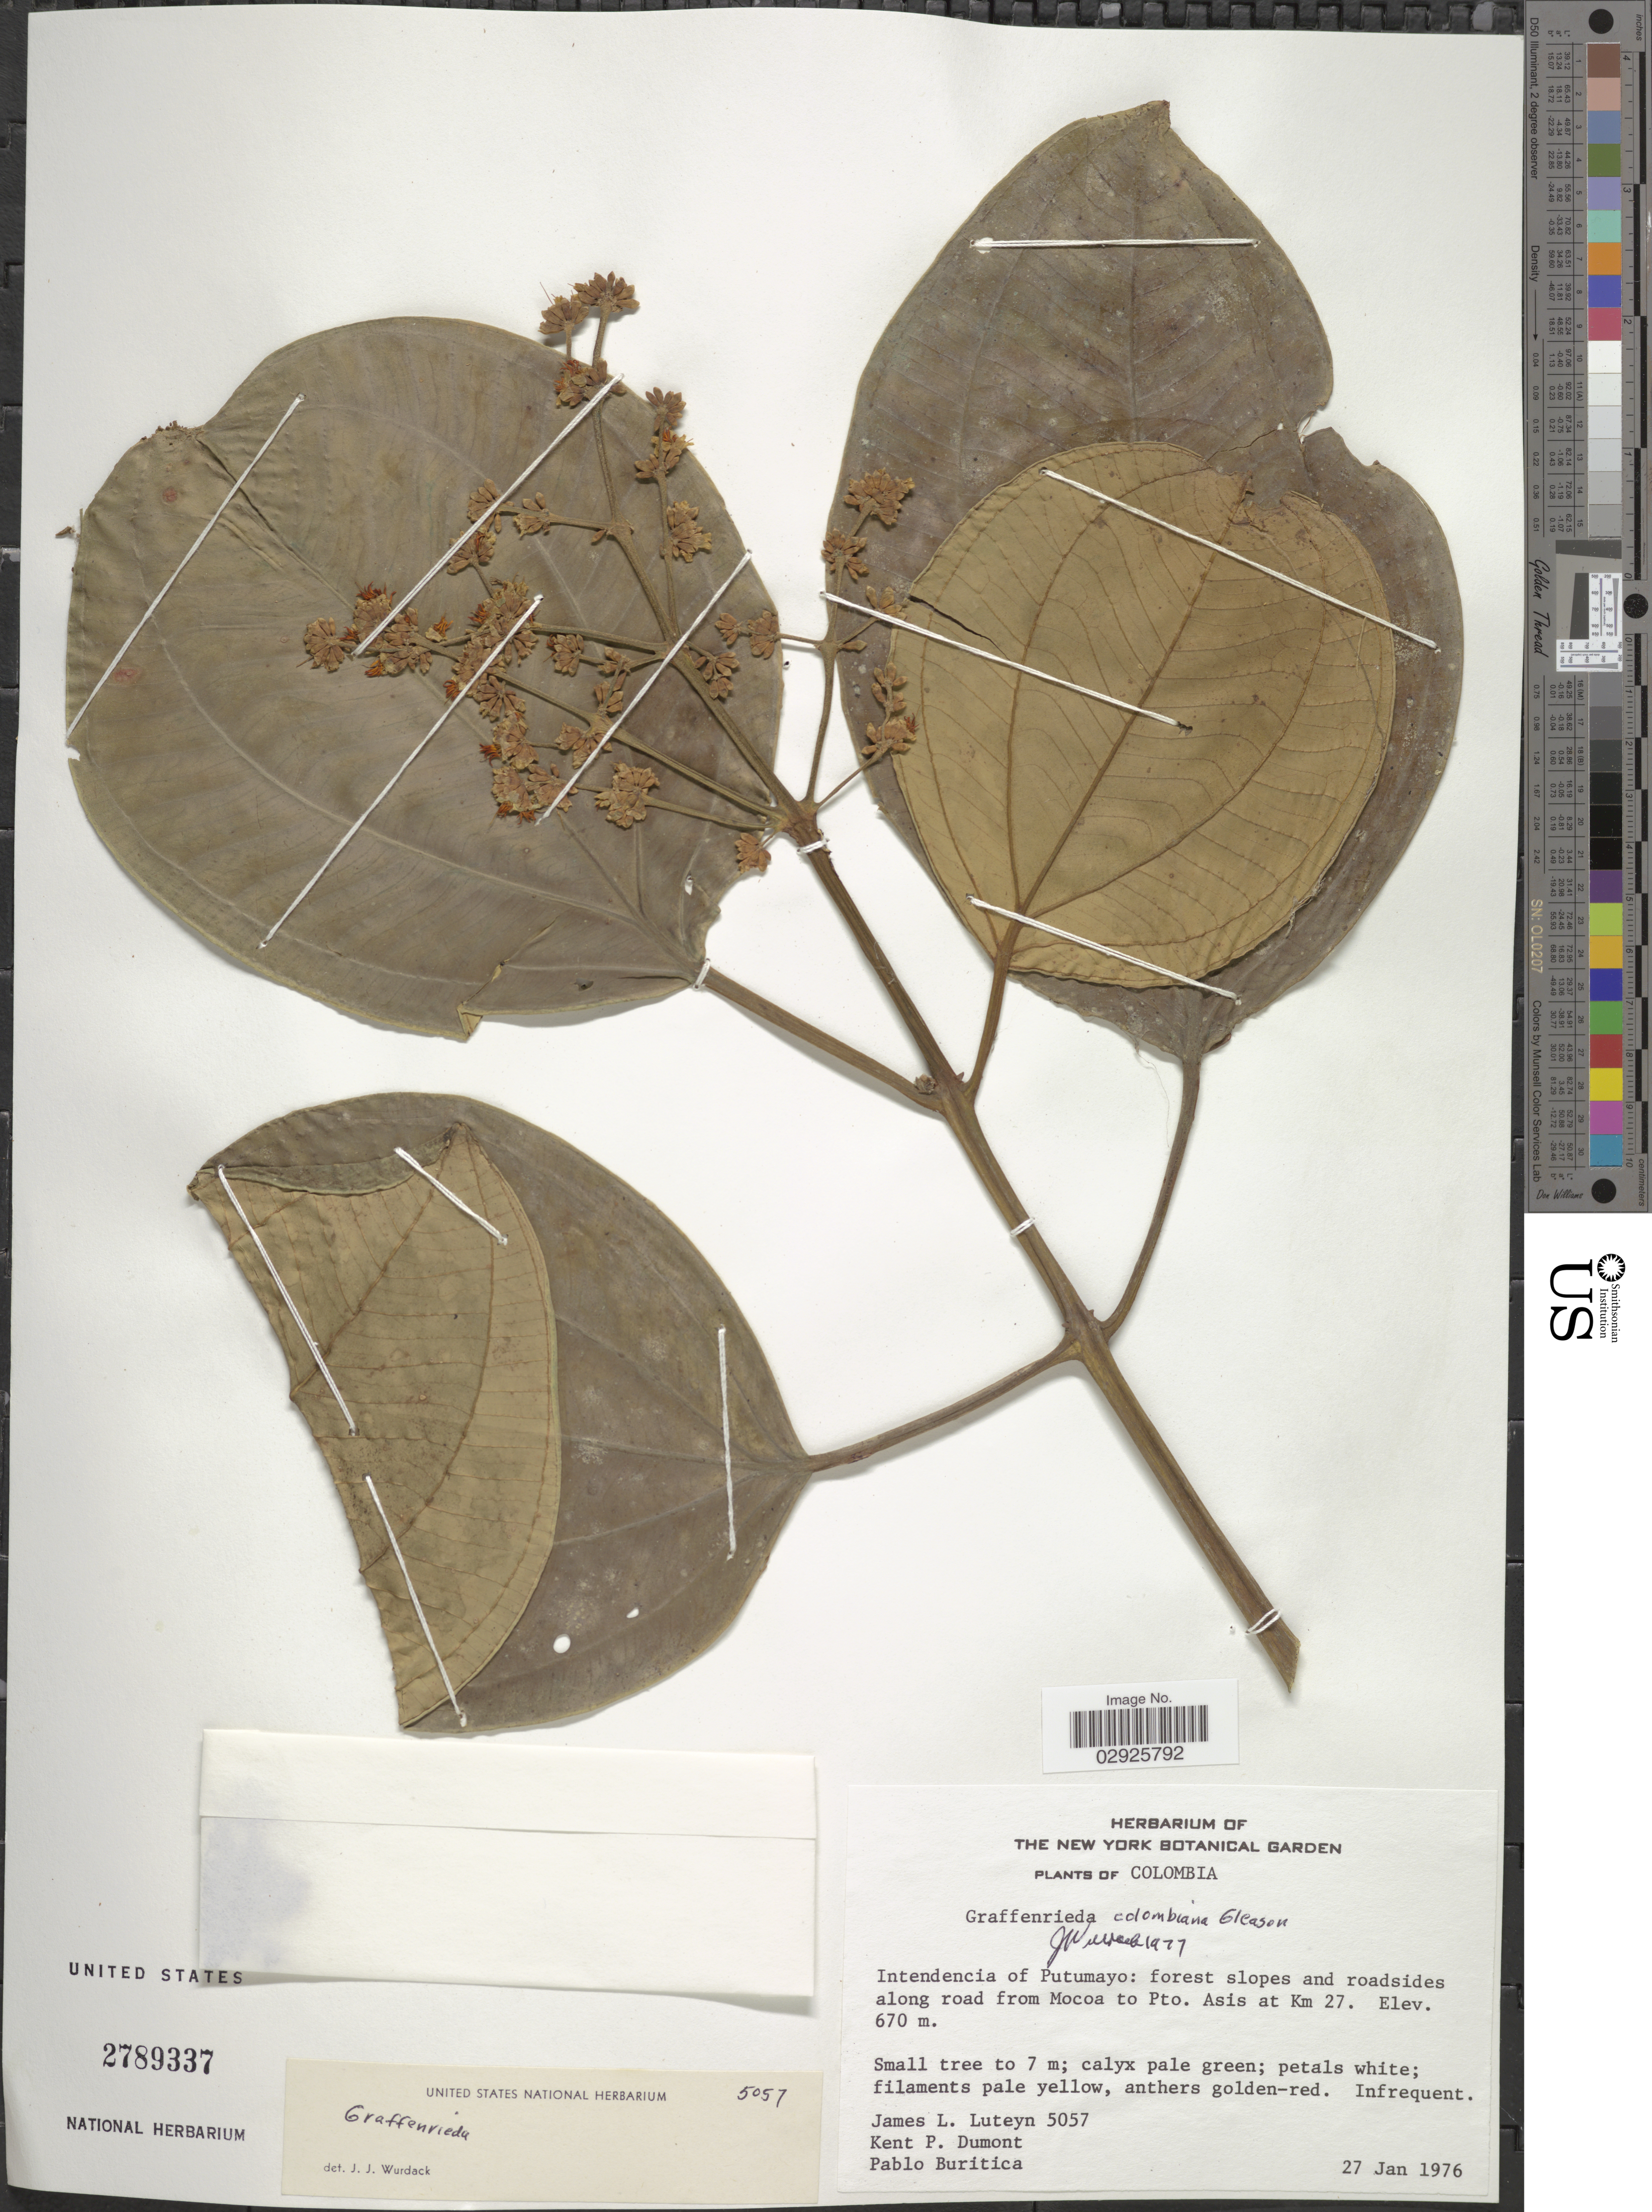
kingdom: Plantae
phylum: Tracheophyta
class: Magnoliopsida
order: Myrtales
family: Melastomataceae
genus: Graffenrieda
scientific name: Graffenrieda colombiana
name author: Gleason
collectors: J. Luteyn, K. P. Dumont & P. Buritica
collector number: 5057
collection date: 1976-01-27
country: Colombia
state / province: Putumayo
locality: Intendencia of Putumayo: forest slopes and roadsides along road from Mocoa to Pto. Asis at Km 27.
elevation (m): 670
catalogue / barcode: US 2789337